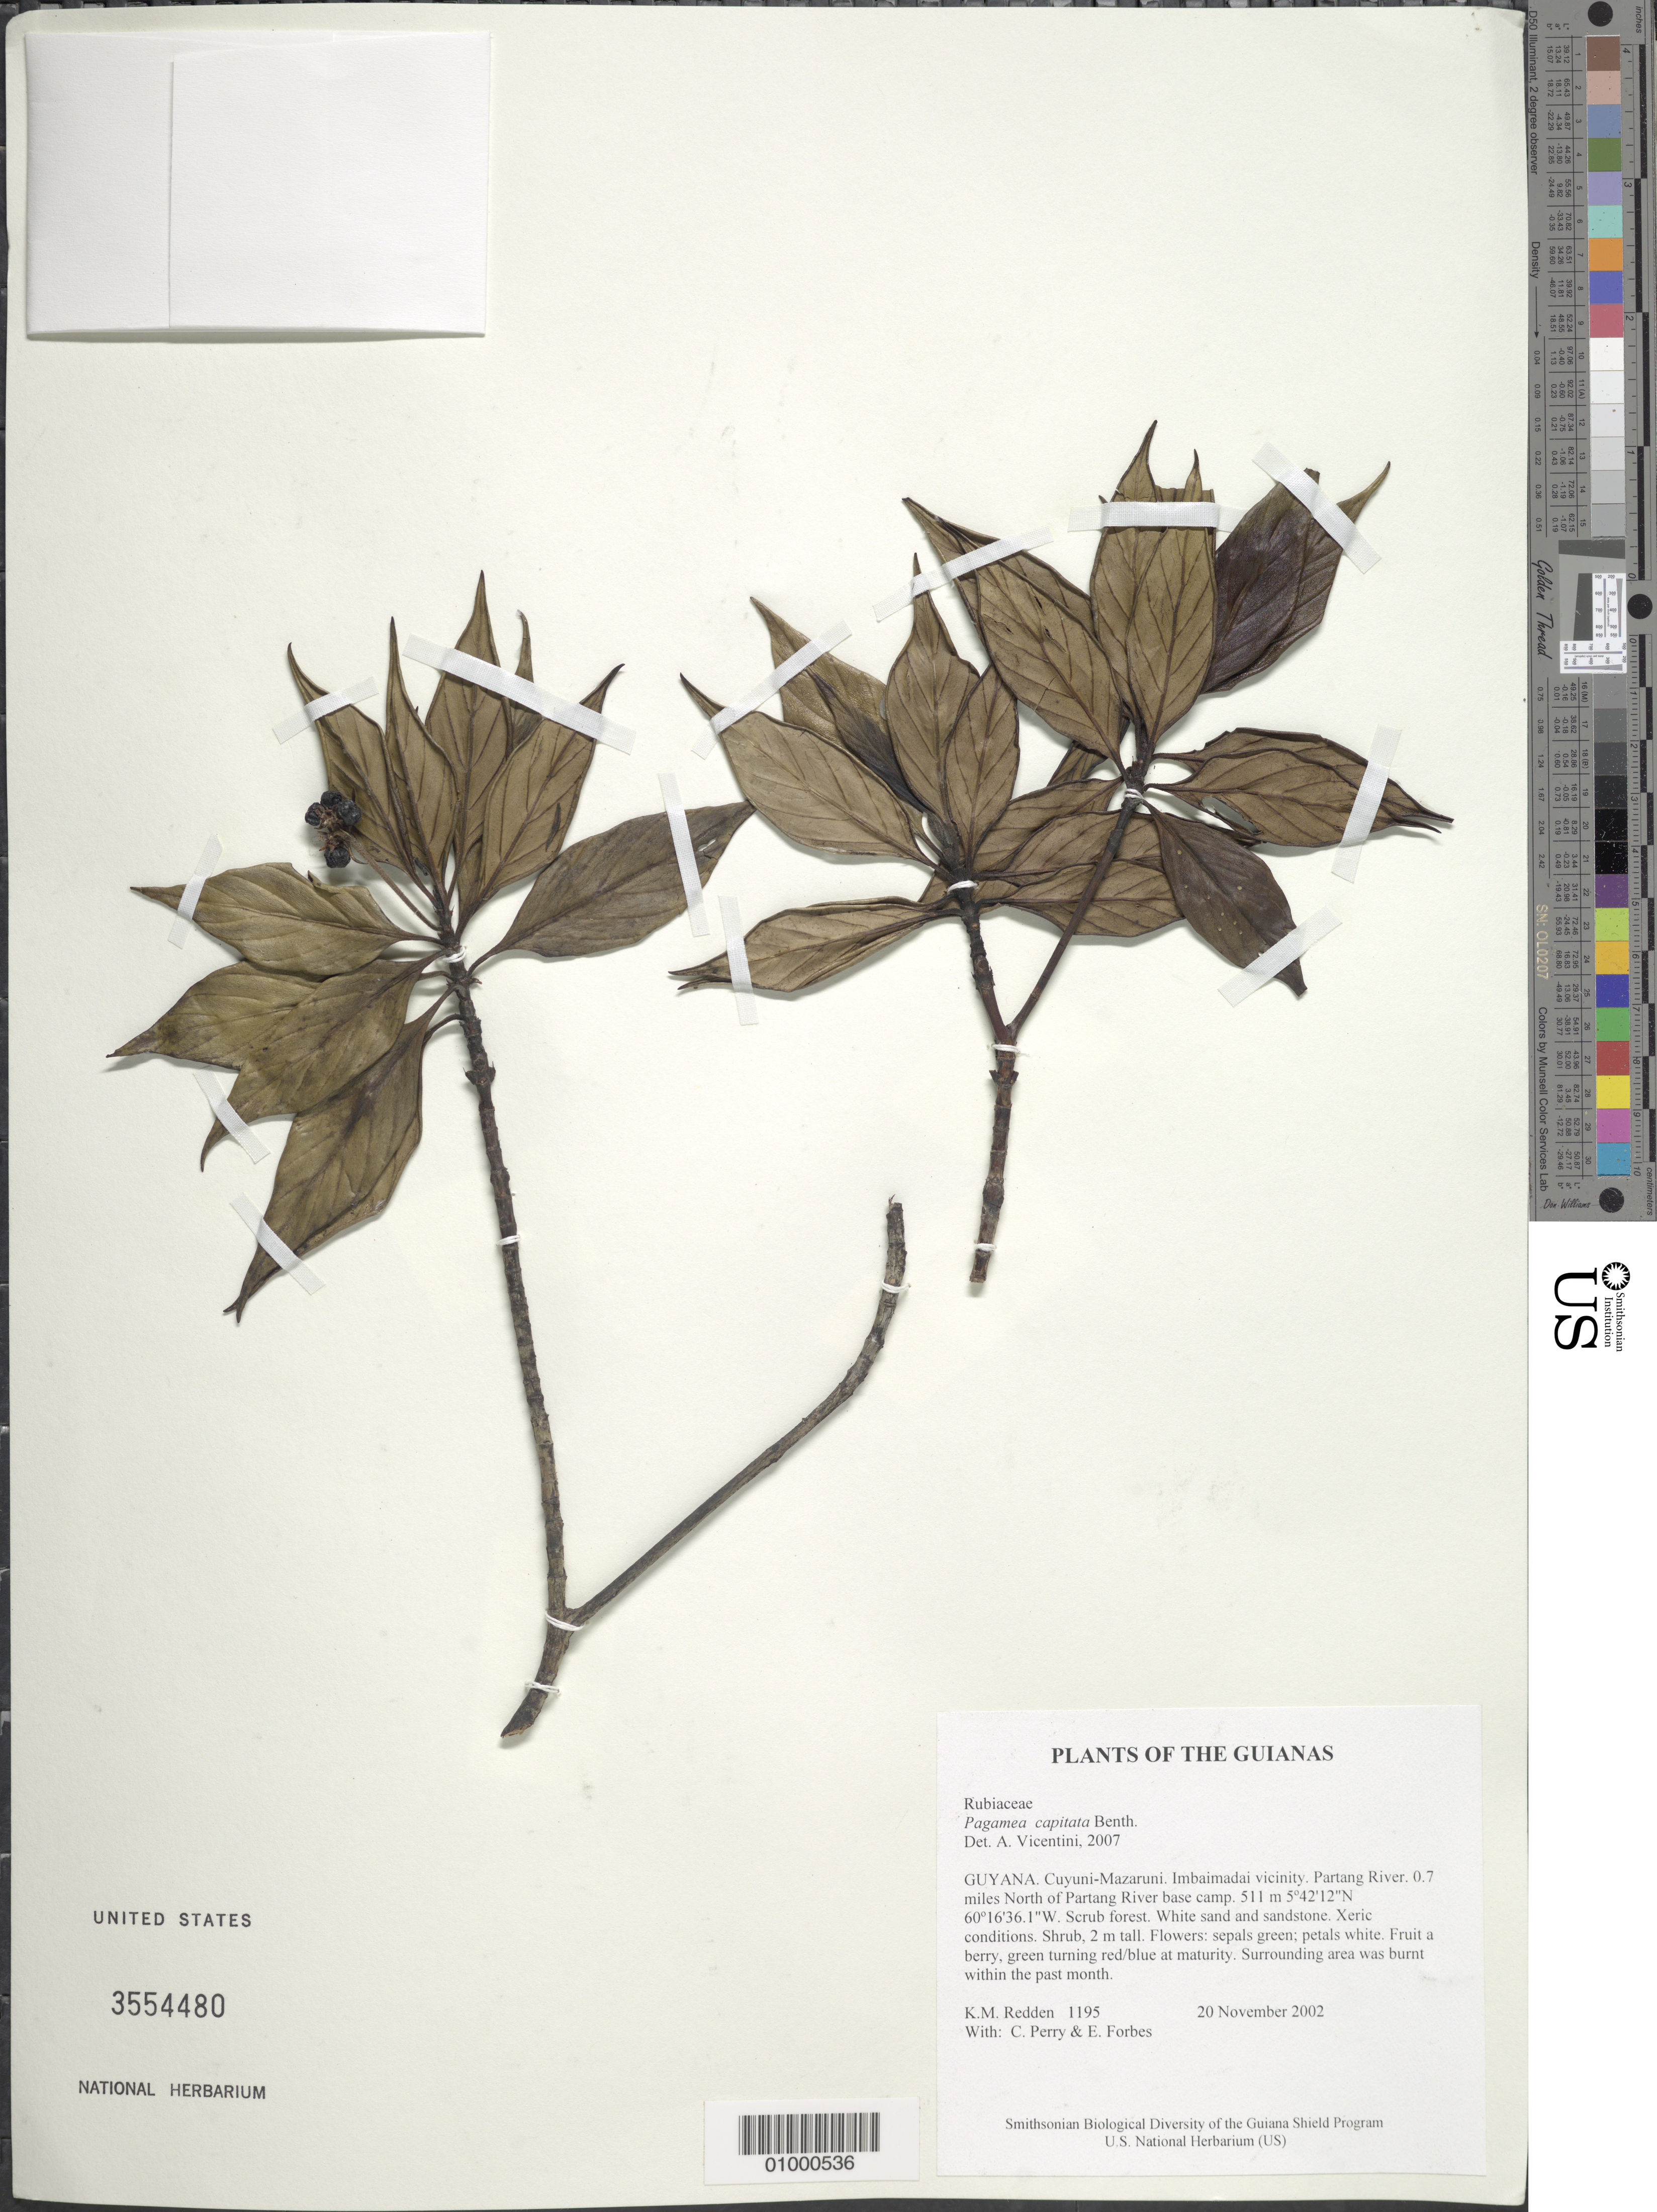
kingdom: Plantae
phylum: Tracheophyta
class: Magnoliopsida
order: Gentianales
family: Rubiaceae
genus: Pagamea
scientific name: Pagamea capitata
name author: Benth.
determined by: Vicentini, A.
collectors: K. M. Redden, C. Perry & E. Forbes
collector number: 1195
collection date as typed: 20 November 2002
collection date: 2002-11-20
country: Guyana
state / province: Cuyuni-Mazaruni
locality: Imbaimadai vicinity. Partang River. 0.7 miles North of Partang River base camp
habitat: Scrub forest. White sand and sandstone. Xeric conditions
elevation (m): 511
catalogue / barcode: US 3554480